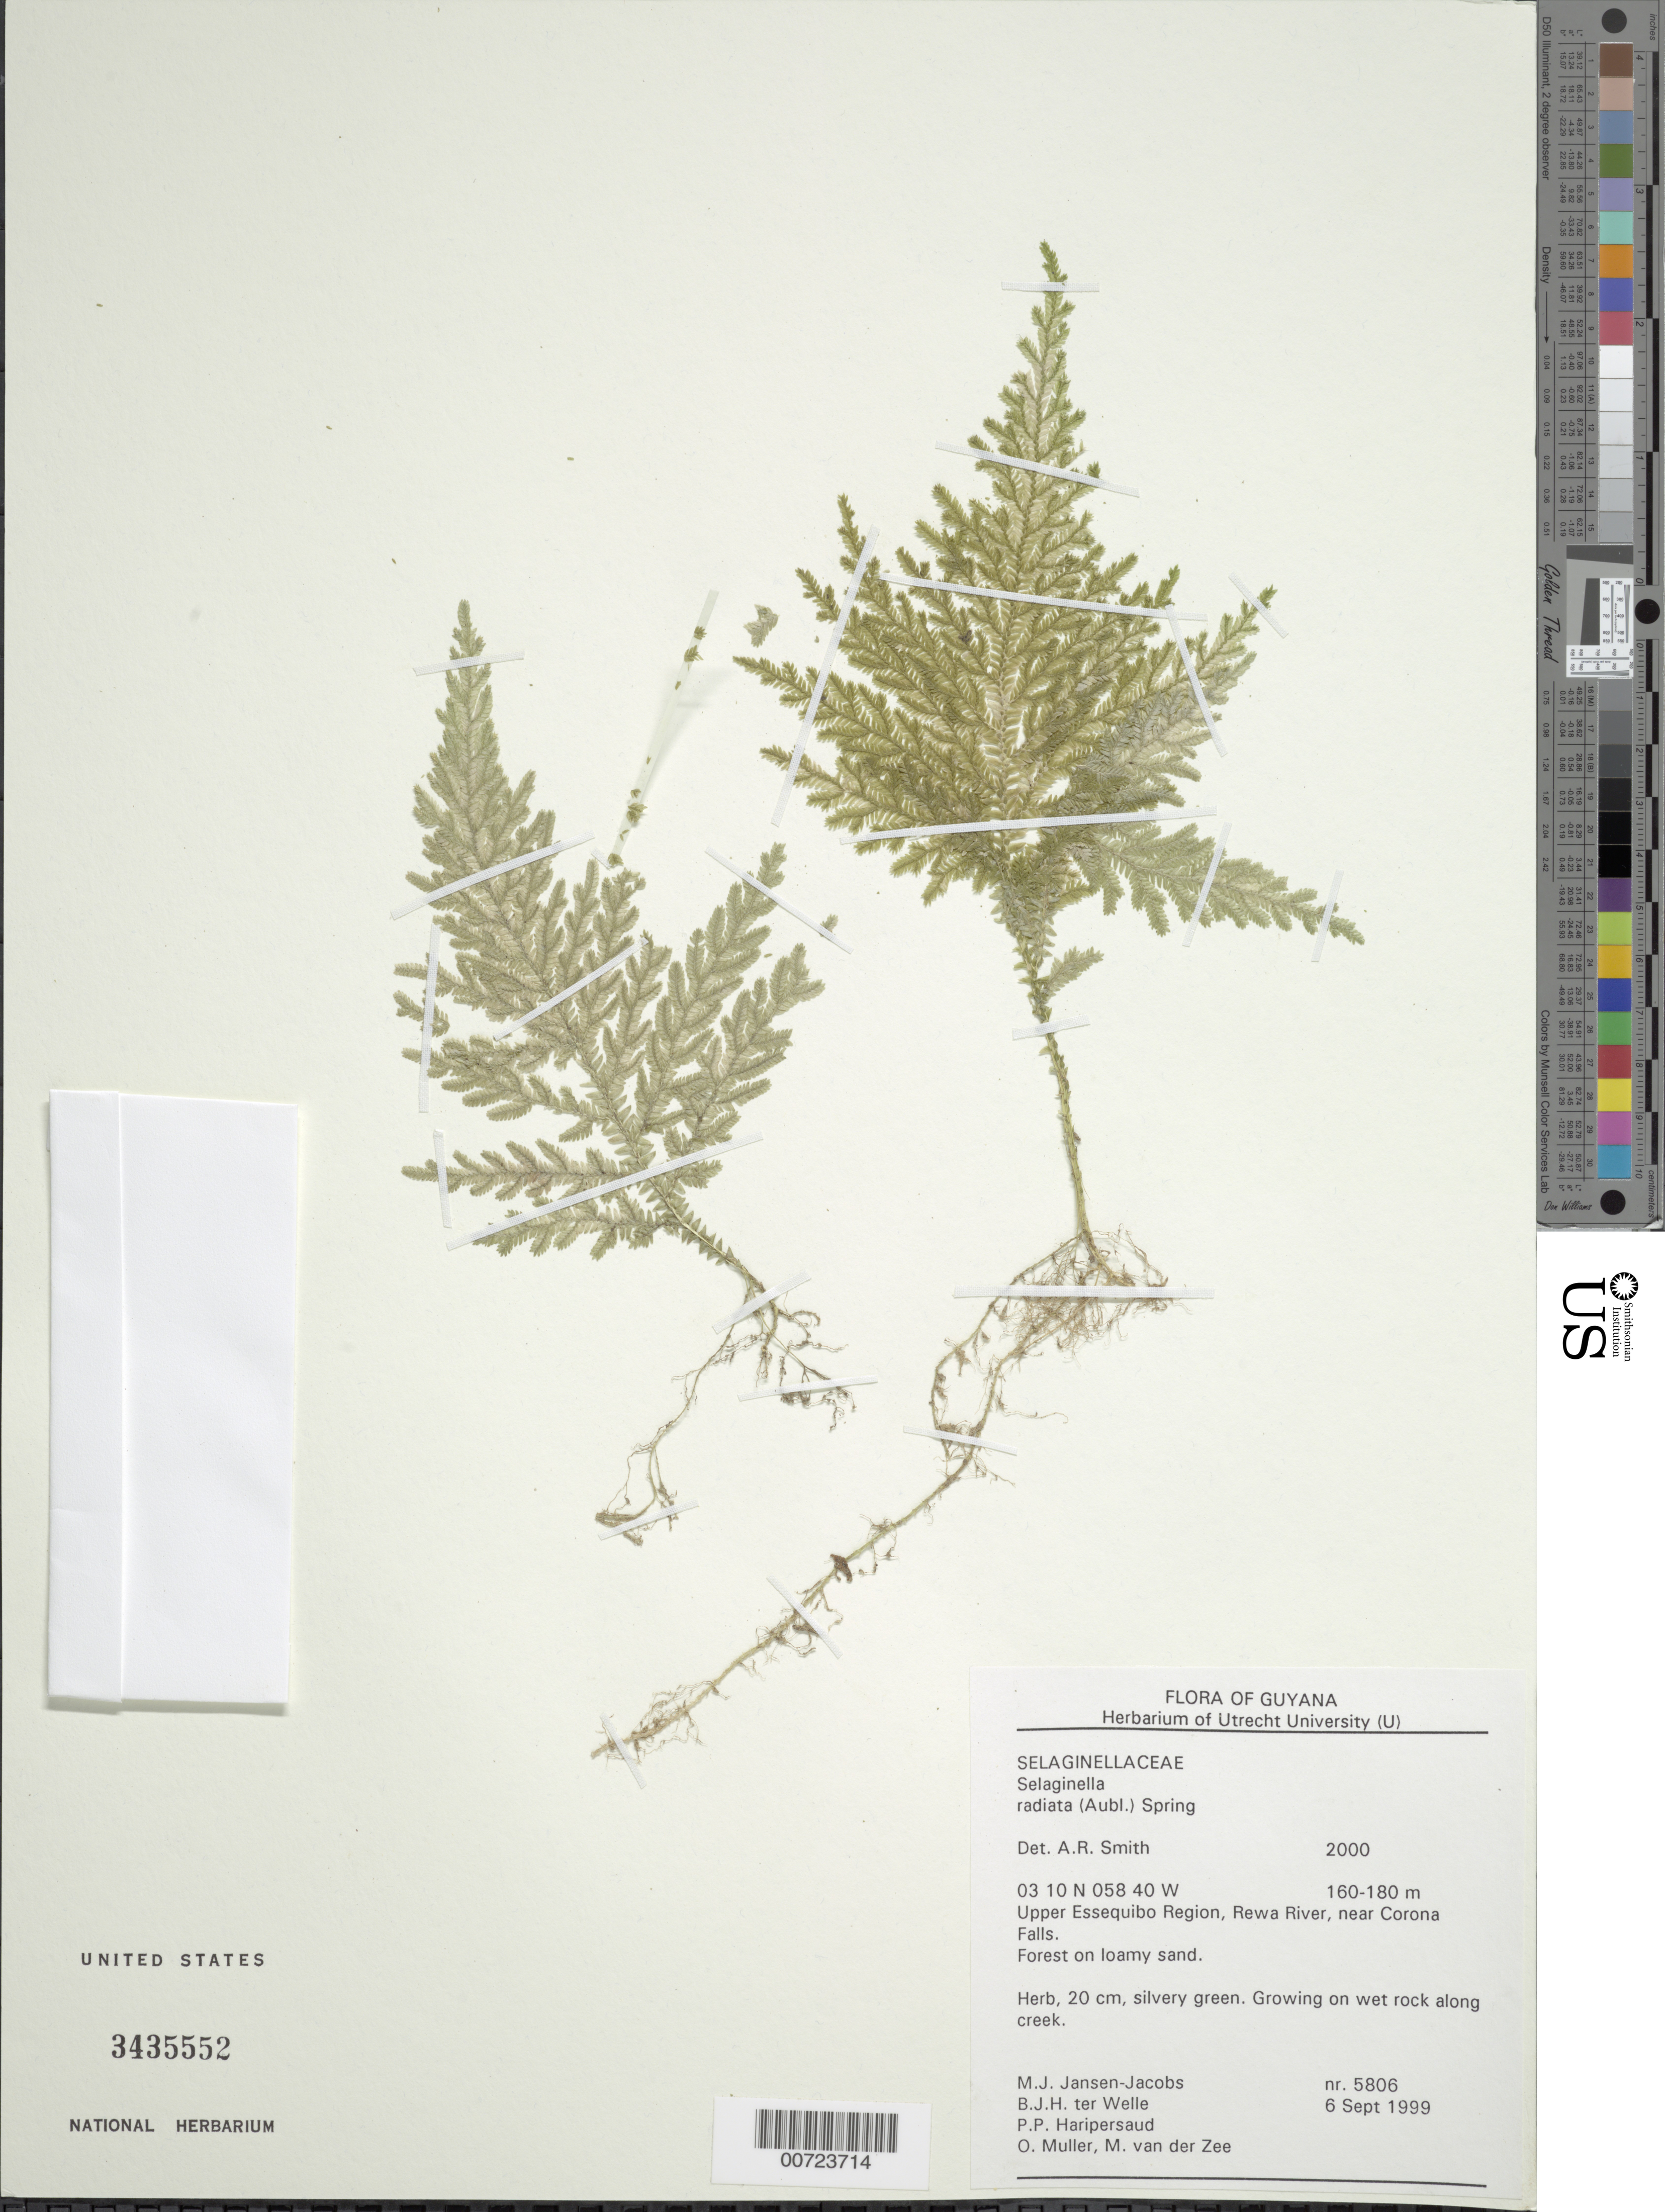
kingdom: Plantae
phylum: Tracheophyta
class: Lycopodiopsida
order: Selaginellales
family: Selaginellaceae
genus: Selaginella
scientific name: Selaginella radiata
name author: (Aubl.) Spring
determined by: Smith, Alan R., (UC)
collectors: M. J. Jansen-Jacobs, B. Welle, P. Haripersaud, O. Muller & M. van der Zee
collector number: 5806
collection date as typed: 6-Sep-99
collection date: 1999-09-06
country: Guyana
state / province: U. Takutu-U. Essequibo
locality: Rewa River, near Corona Falls, Upper Essequibo Region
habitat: Forest on loamy sand; growing on wet rock along creek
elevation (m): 160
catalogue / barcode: US 3435552